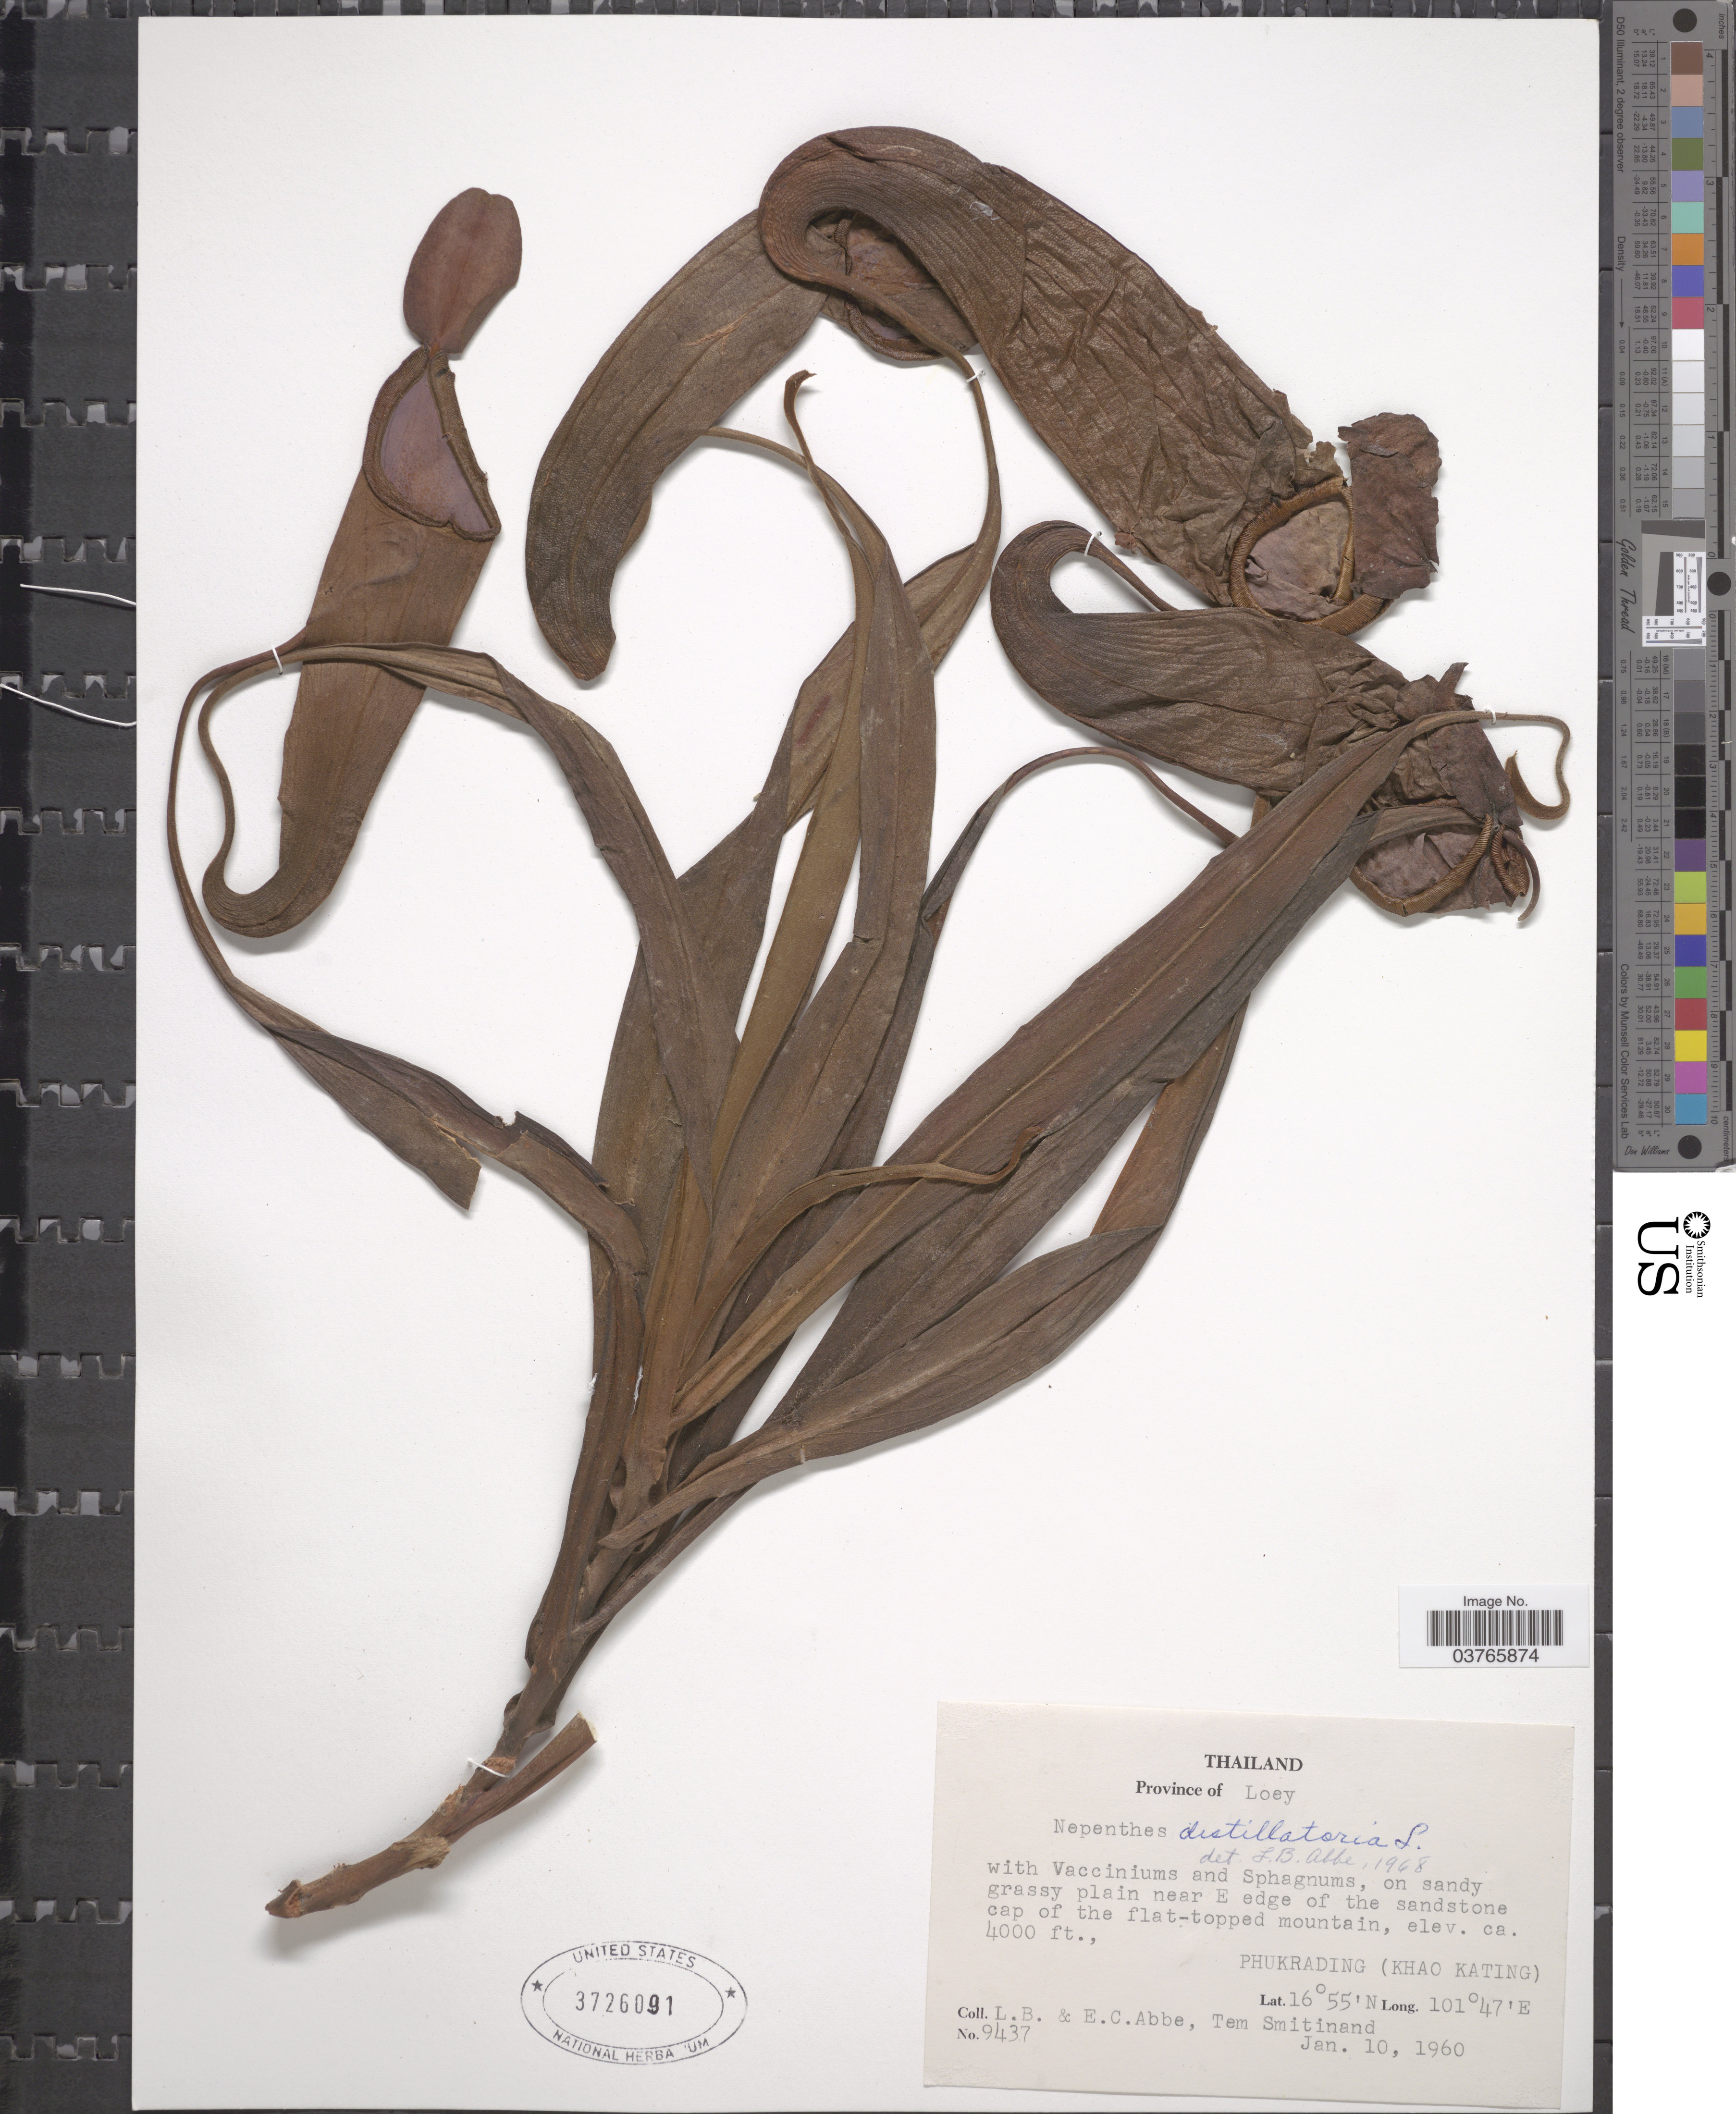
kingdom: Plantae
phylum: Tracheophyta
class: Magnoliopsida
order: Caryophyllales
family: Nepenthaceae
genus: Nepenthes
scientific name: Nepenthes distillatoria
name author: L.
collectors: L. B. Abbe, E. C. Abbe & T. Smitinand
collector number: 9437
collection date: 1960-01-10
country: Thailand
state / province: Loei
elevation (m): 1219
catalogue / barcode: US 3726091